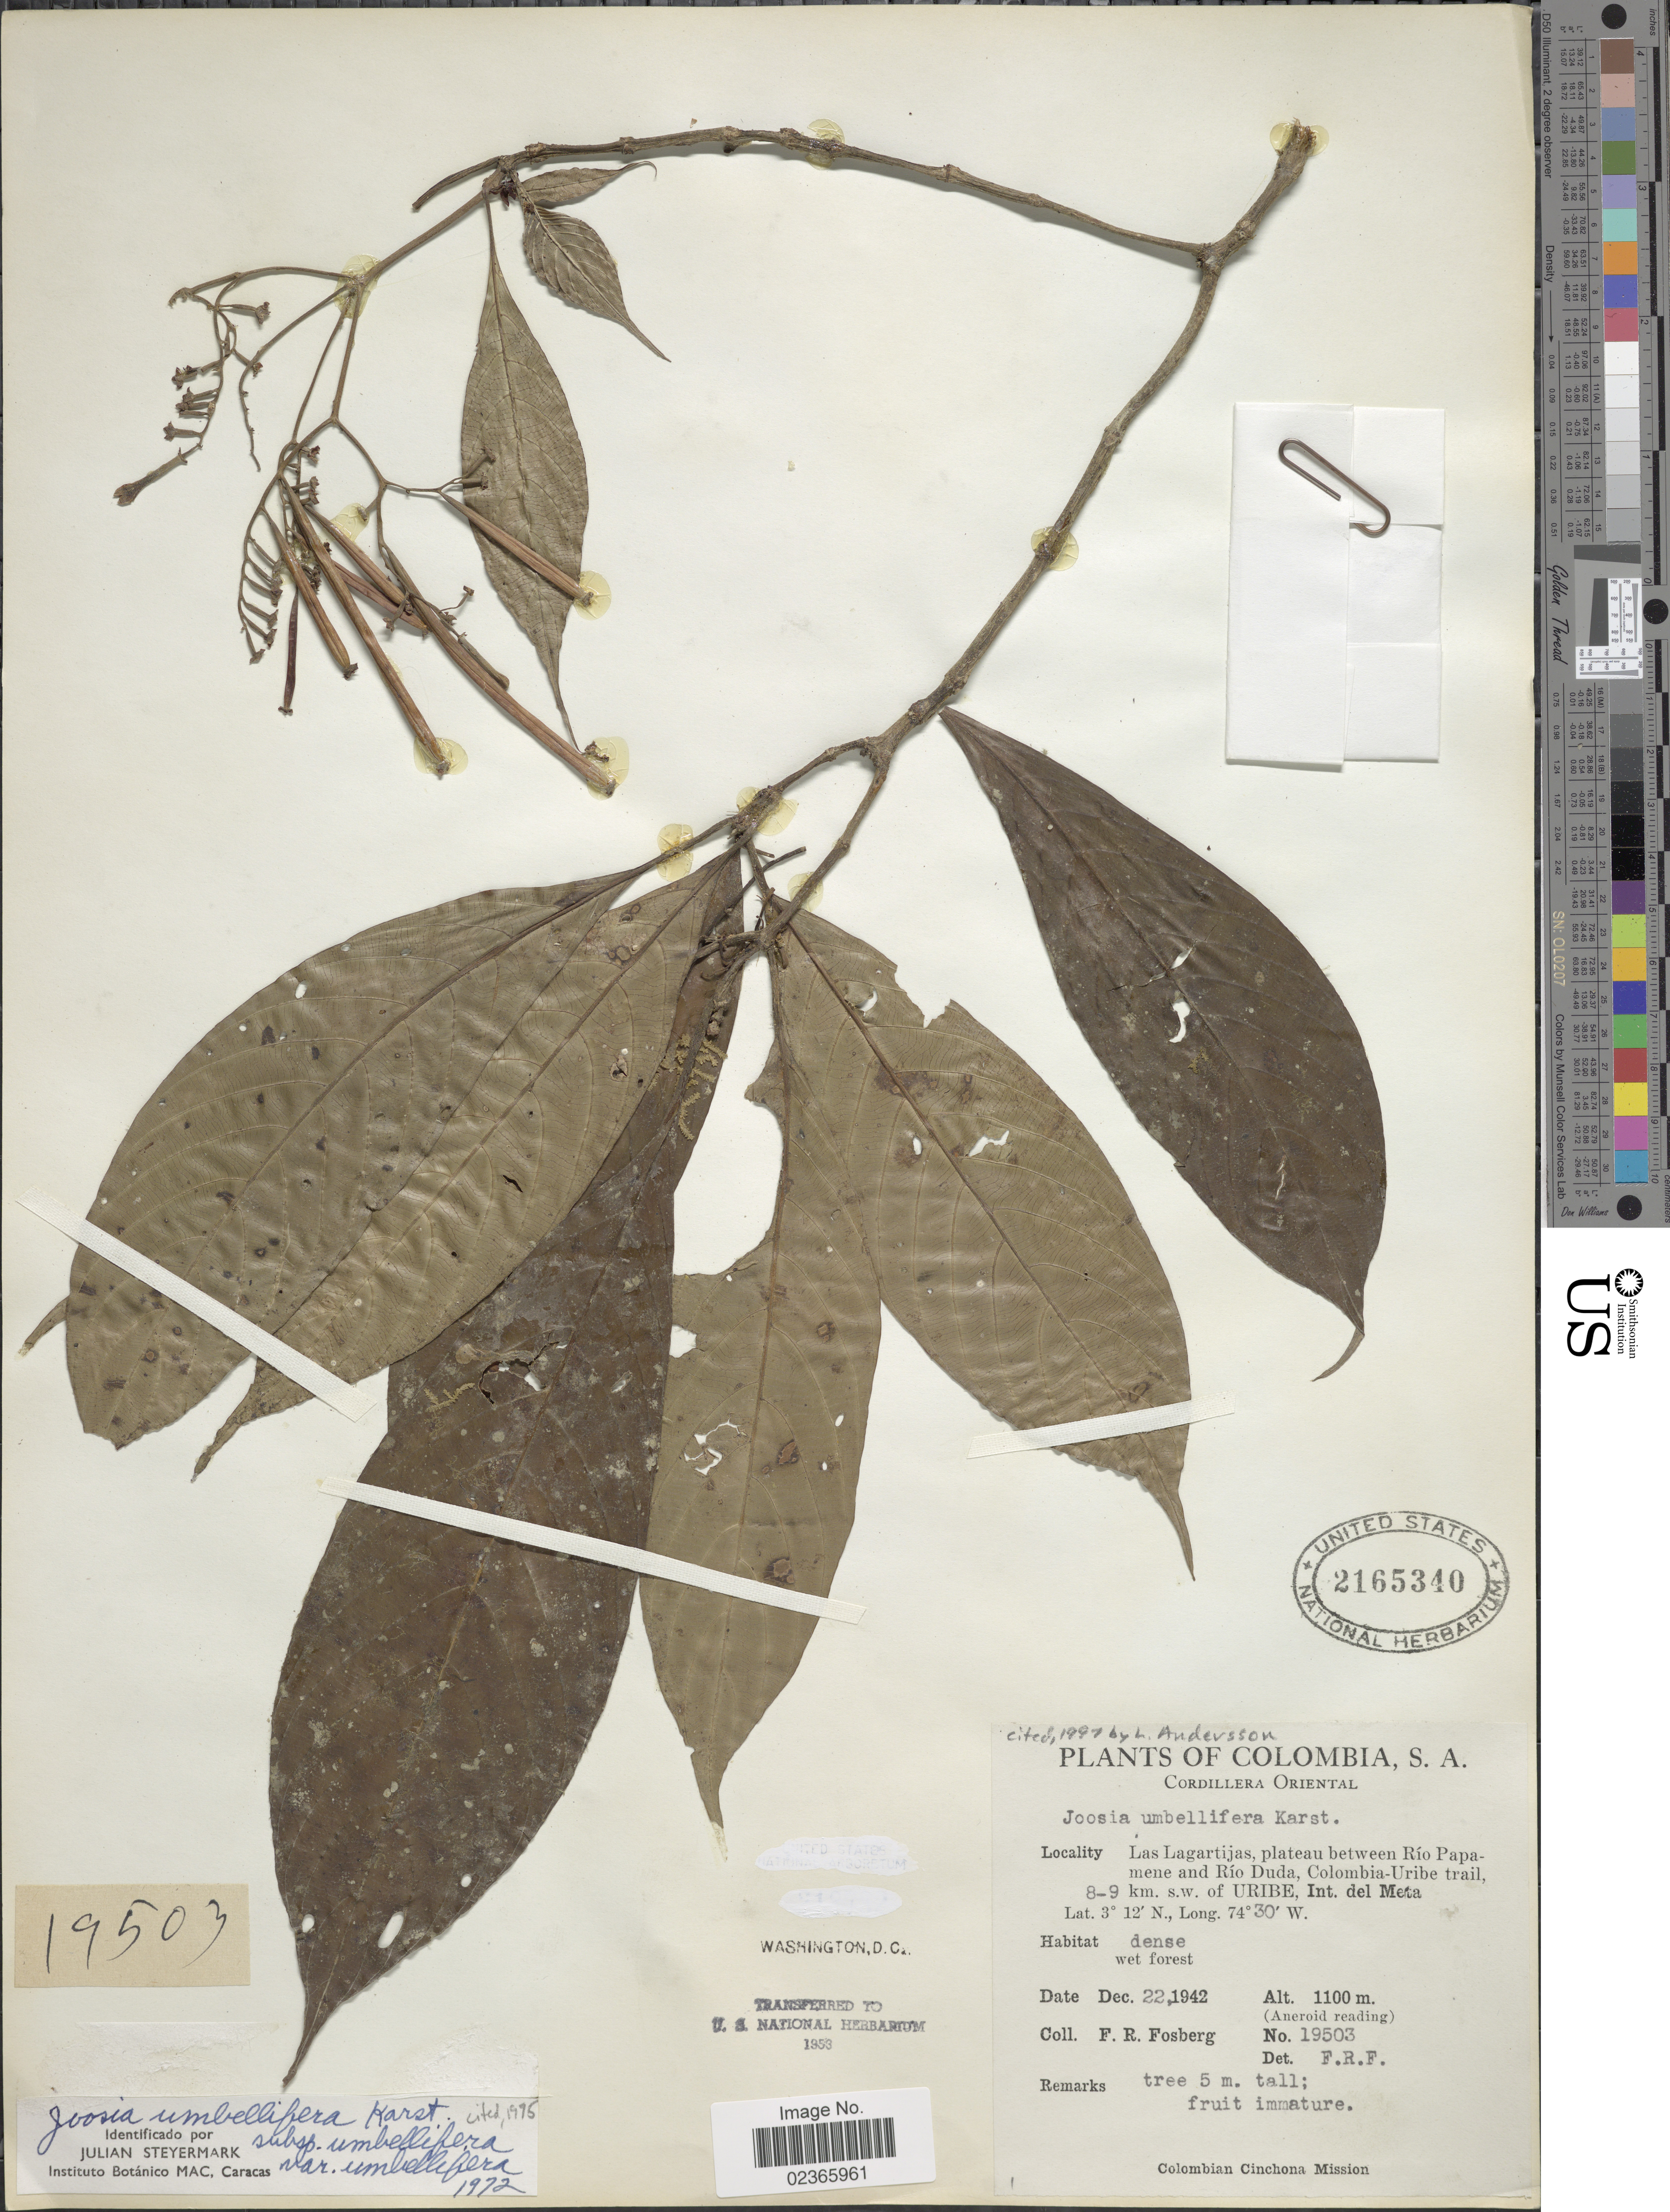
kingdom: Plantae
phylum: Tracheophyta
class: Magnoliopsida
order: Gentianales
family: Rubiaceae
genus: Joosia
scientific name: Joosia umbellifera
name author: H. Karst.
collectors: F. R. Fosberg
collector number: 19503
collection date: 1942-12-22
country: Colombia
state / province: Meta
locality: Las Lagartijas, plateau between Rio Papamene and Rio Duda, Colombia-Uribe trail, 8-9 km s.w. of Uribe, Int. de Meta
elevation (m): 1100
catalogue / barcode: US 2165340